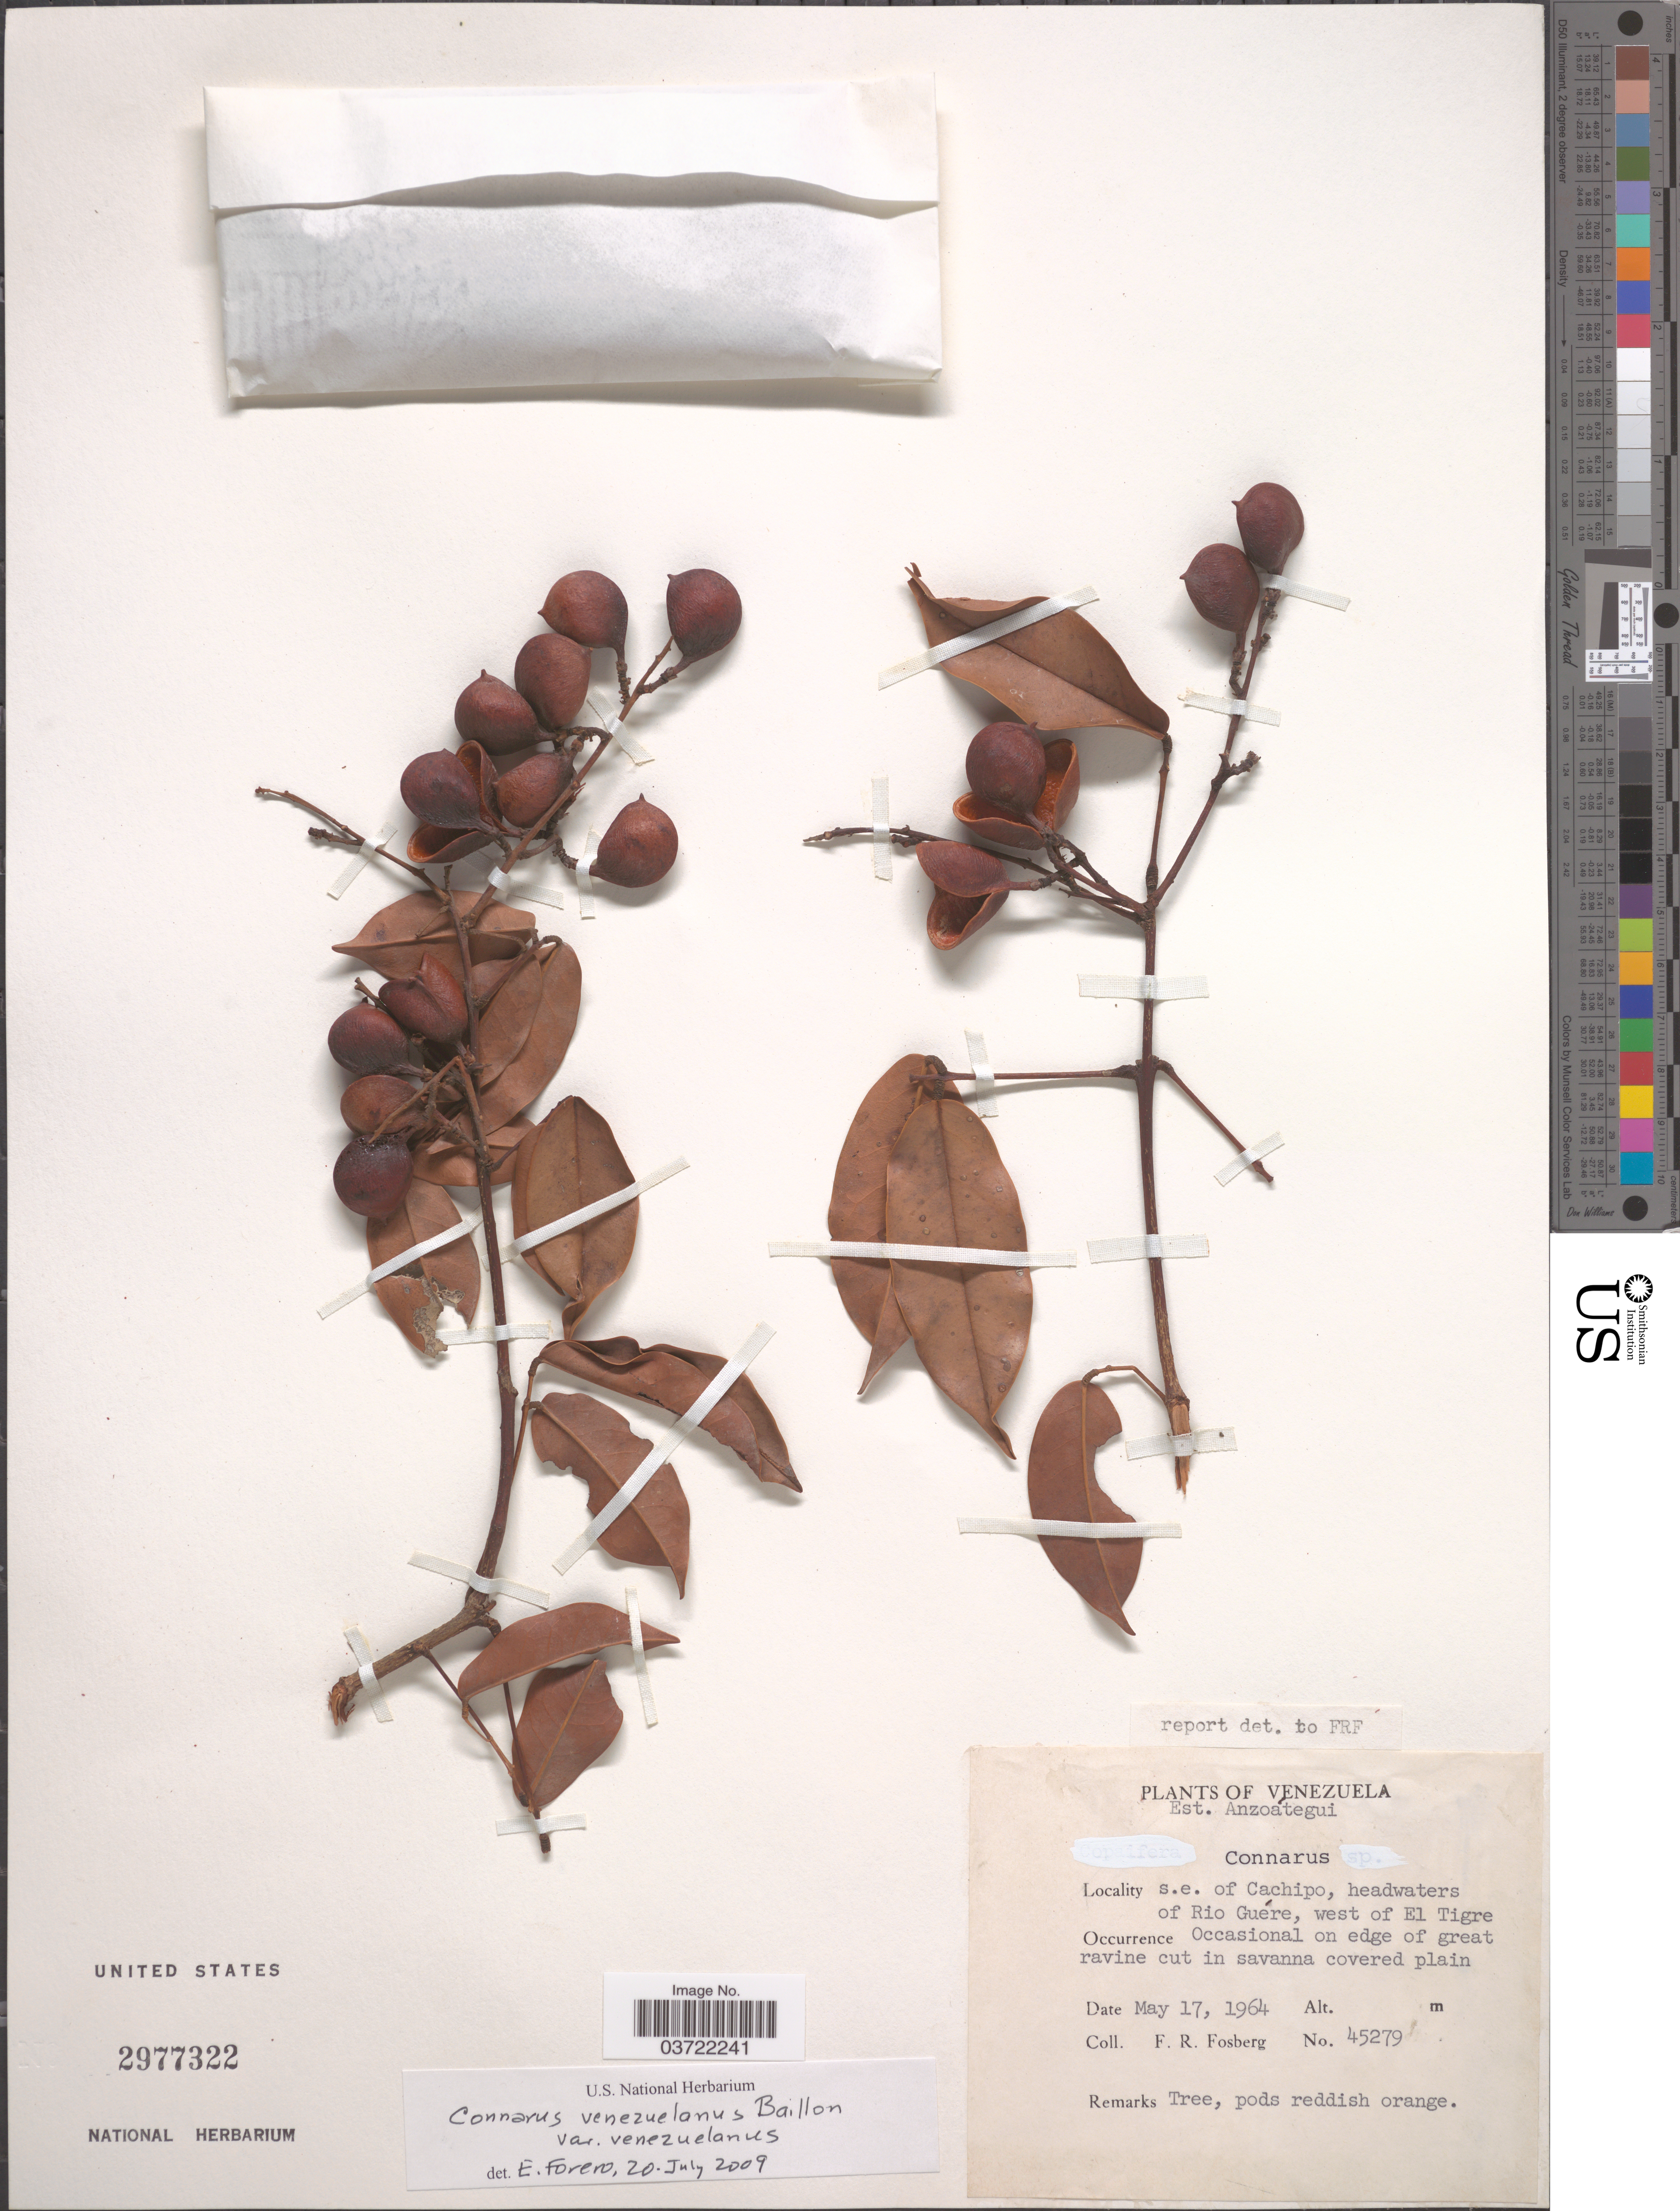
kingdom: Plantae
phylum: Tracheophyta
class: Magnoliopsida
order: Oxalidales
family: Connaraceae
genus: Connarus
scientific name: Connarus venezuelanus var. venezuelanus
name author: Baill.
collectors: F. R. Fosberg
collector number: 45279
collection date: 1964-05-17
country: Venezuela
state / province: Anzoategui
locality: S.e. of Cachipo, headwaters of Rio Guére, west of El Tigre.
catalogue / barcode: US 2977322